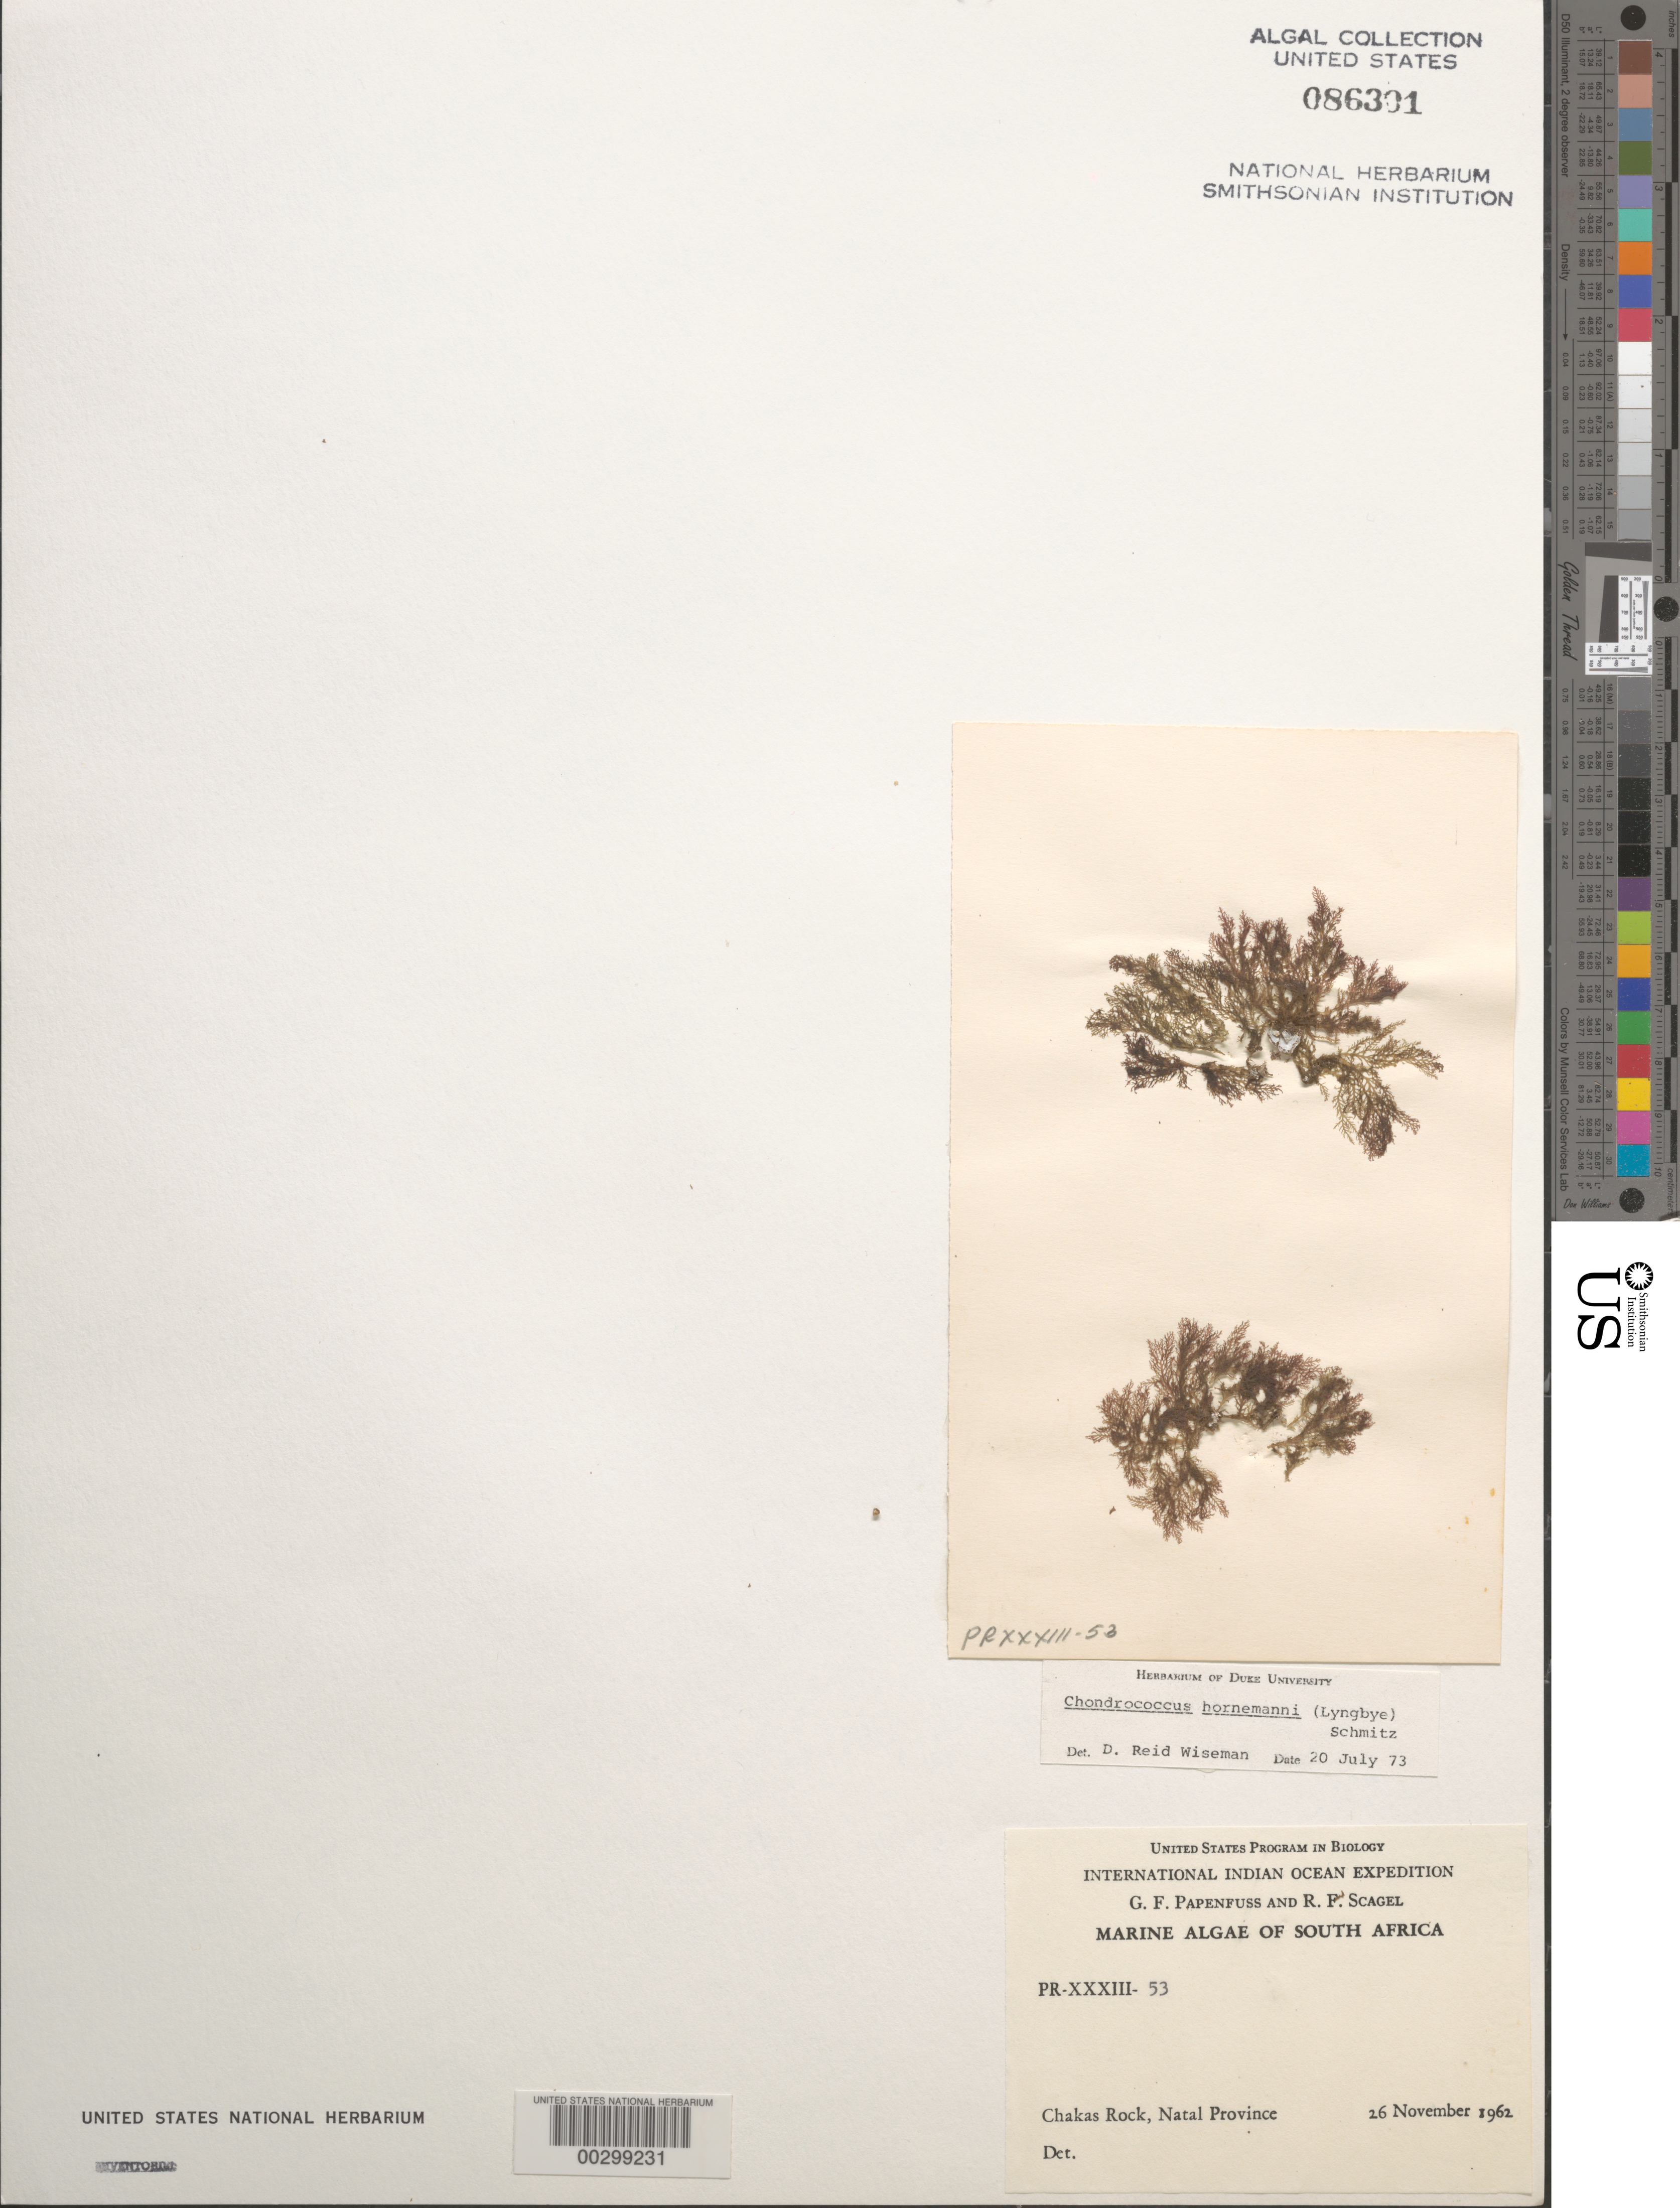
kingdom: Plantae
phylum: Rhodophyta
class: Florideophyceae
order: Gigartinales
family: Rhizophyllidaceae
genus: Portieria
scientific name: Portieria hornemannii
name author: (Lyngbye) P.C. Silva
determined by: Algae name updating Project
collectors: G. Papenfuss & R. F. Scagel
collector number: PR-XXXIII-53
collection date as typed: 26 Nov 1962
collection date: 1962-11-26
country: South Africa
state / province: KwaZulu-Natal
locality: Chakas Rock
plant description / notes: International Indian Ocean Expedition, 1962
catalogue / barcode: US 86301